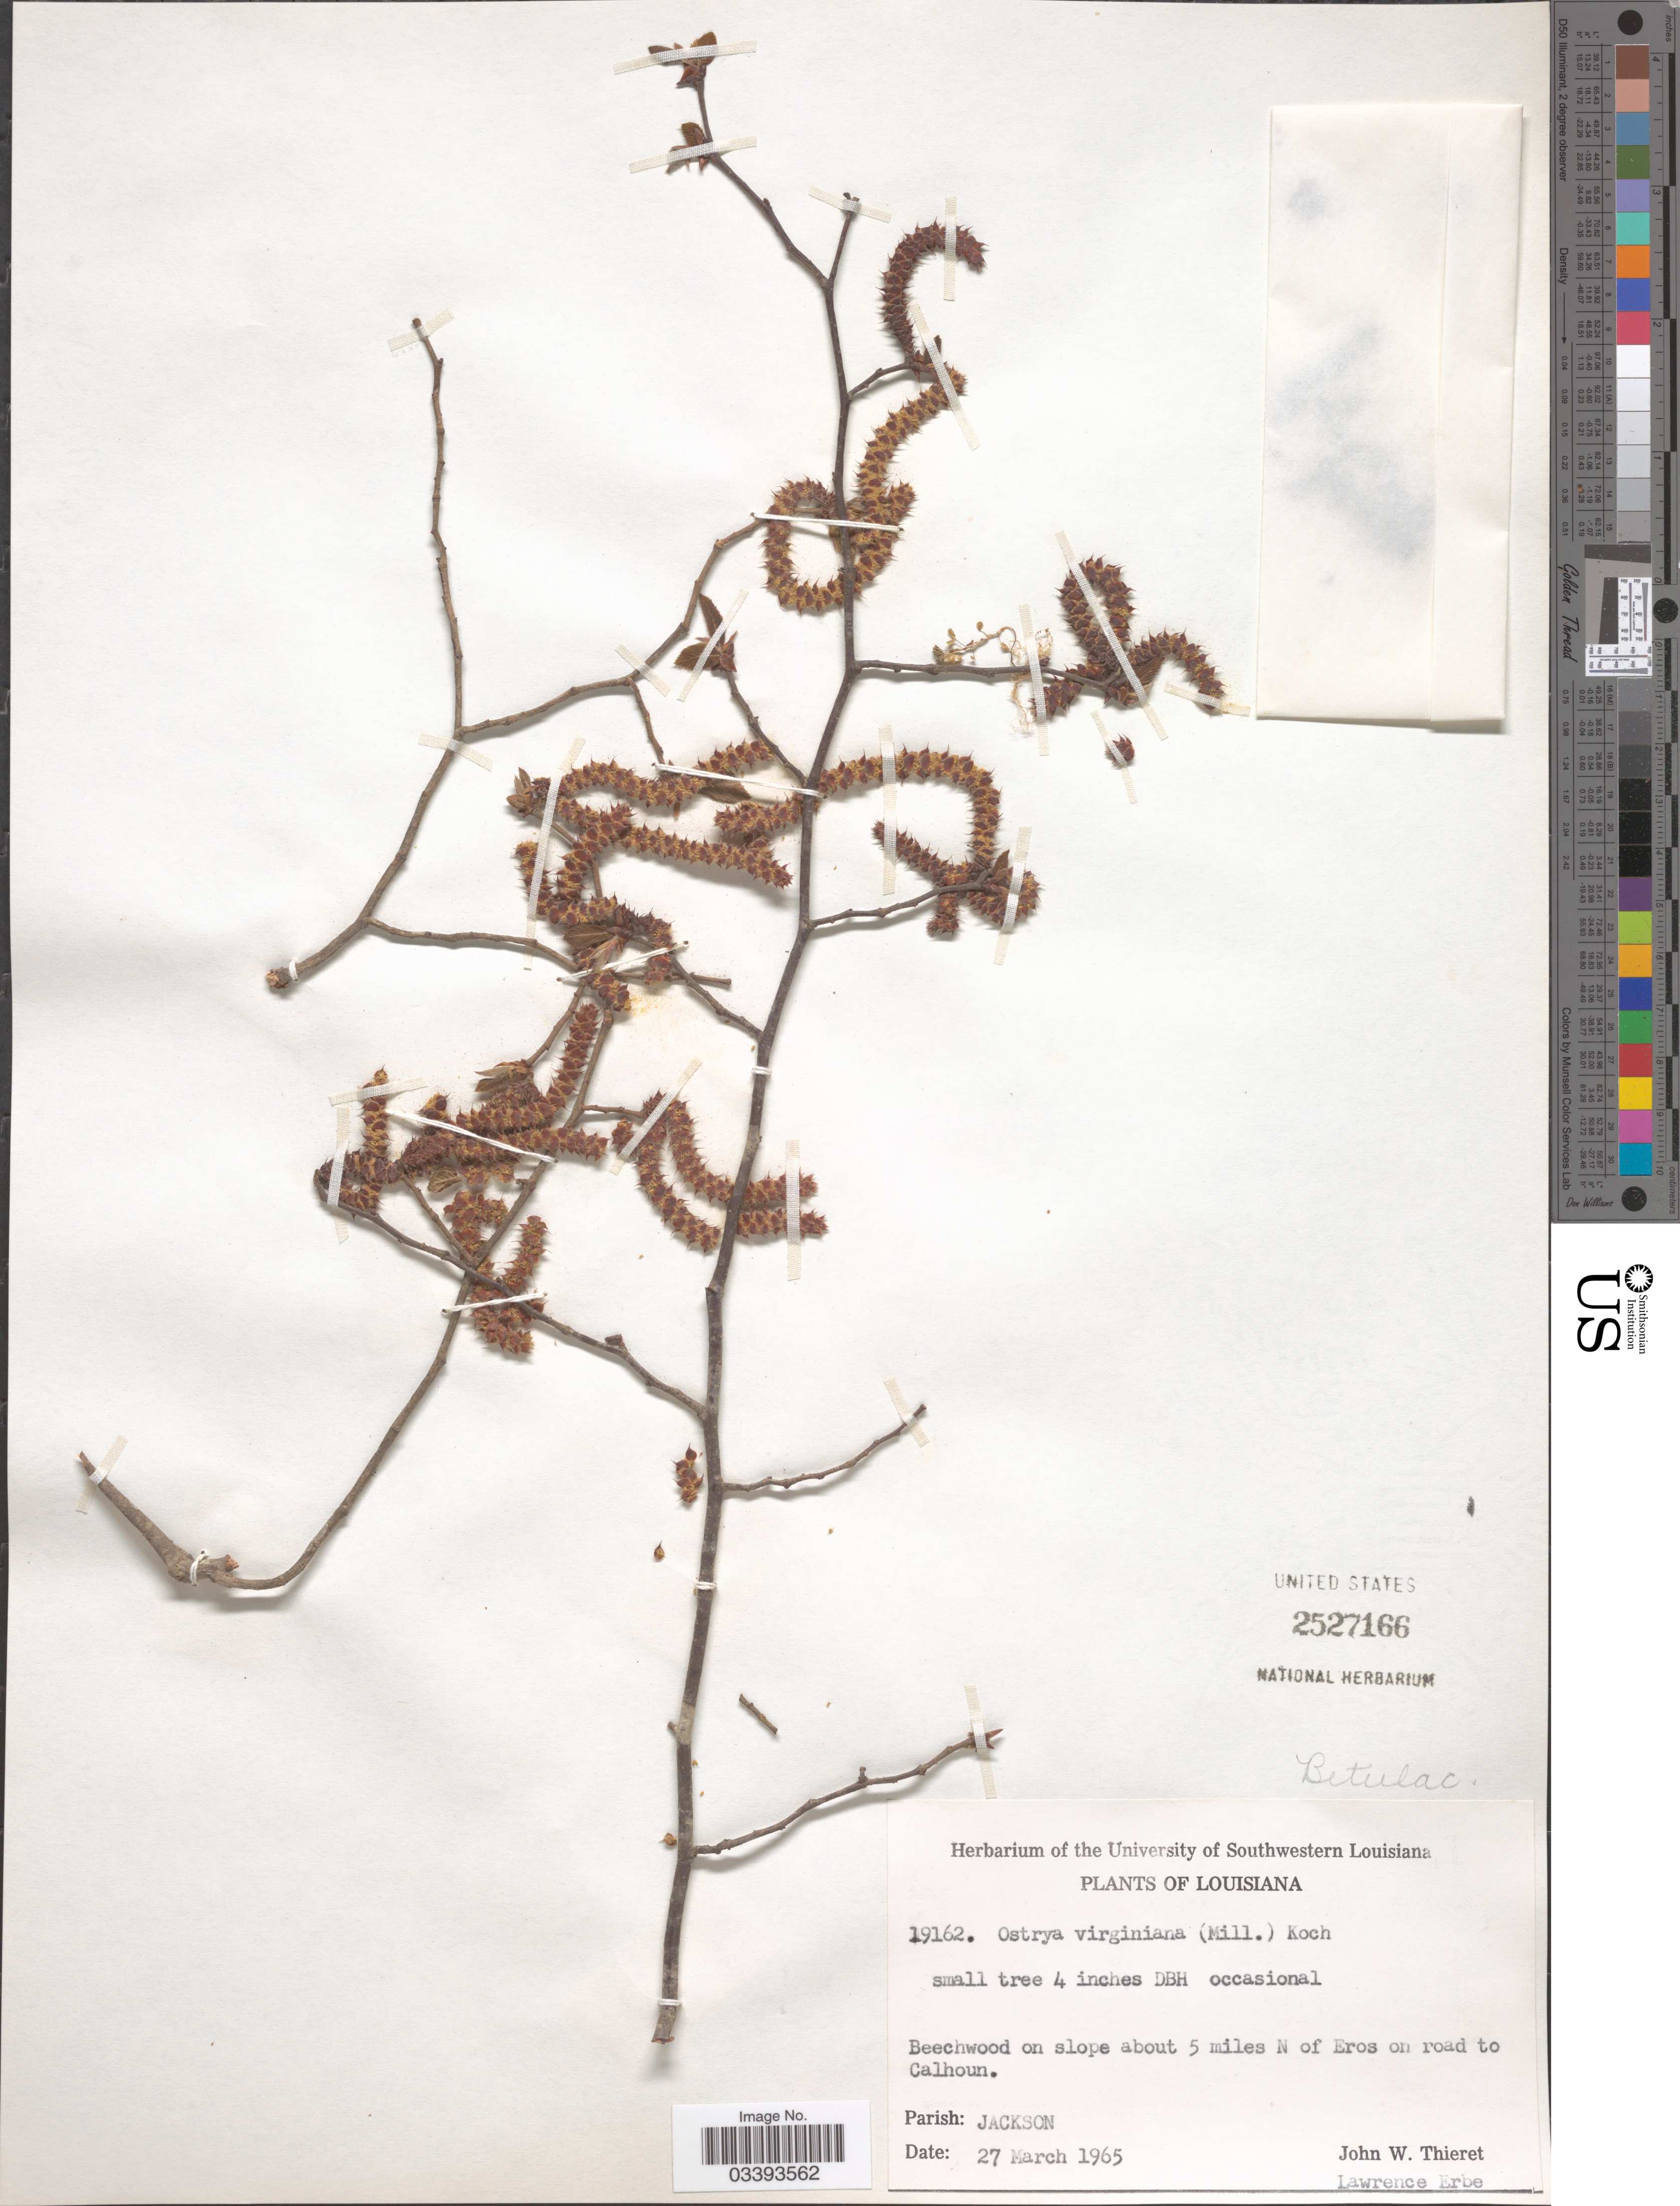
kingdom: Plantae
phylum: Tracheophyta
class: Magnoliopsida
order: Fagales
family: Betulaceae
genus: Ostrya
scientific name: Ostrya virginiana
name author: (Mill.) K. Koch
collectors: J. W. Thieret & L. Erbe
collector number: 19162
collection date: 1965-03-27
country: United States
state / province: Louisiana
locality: Beechwood on slope about 5 miles N of Eros on road to Calhoun. Parish: Jackson.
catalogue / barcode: US 2527166